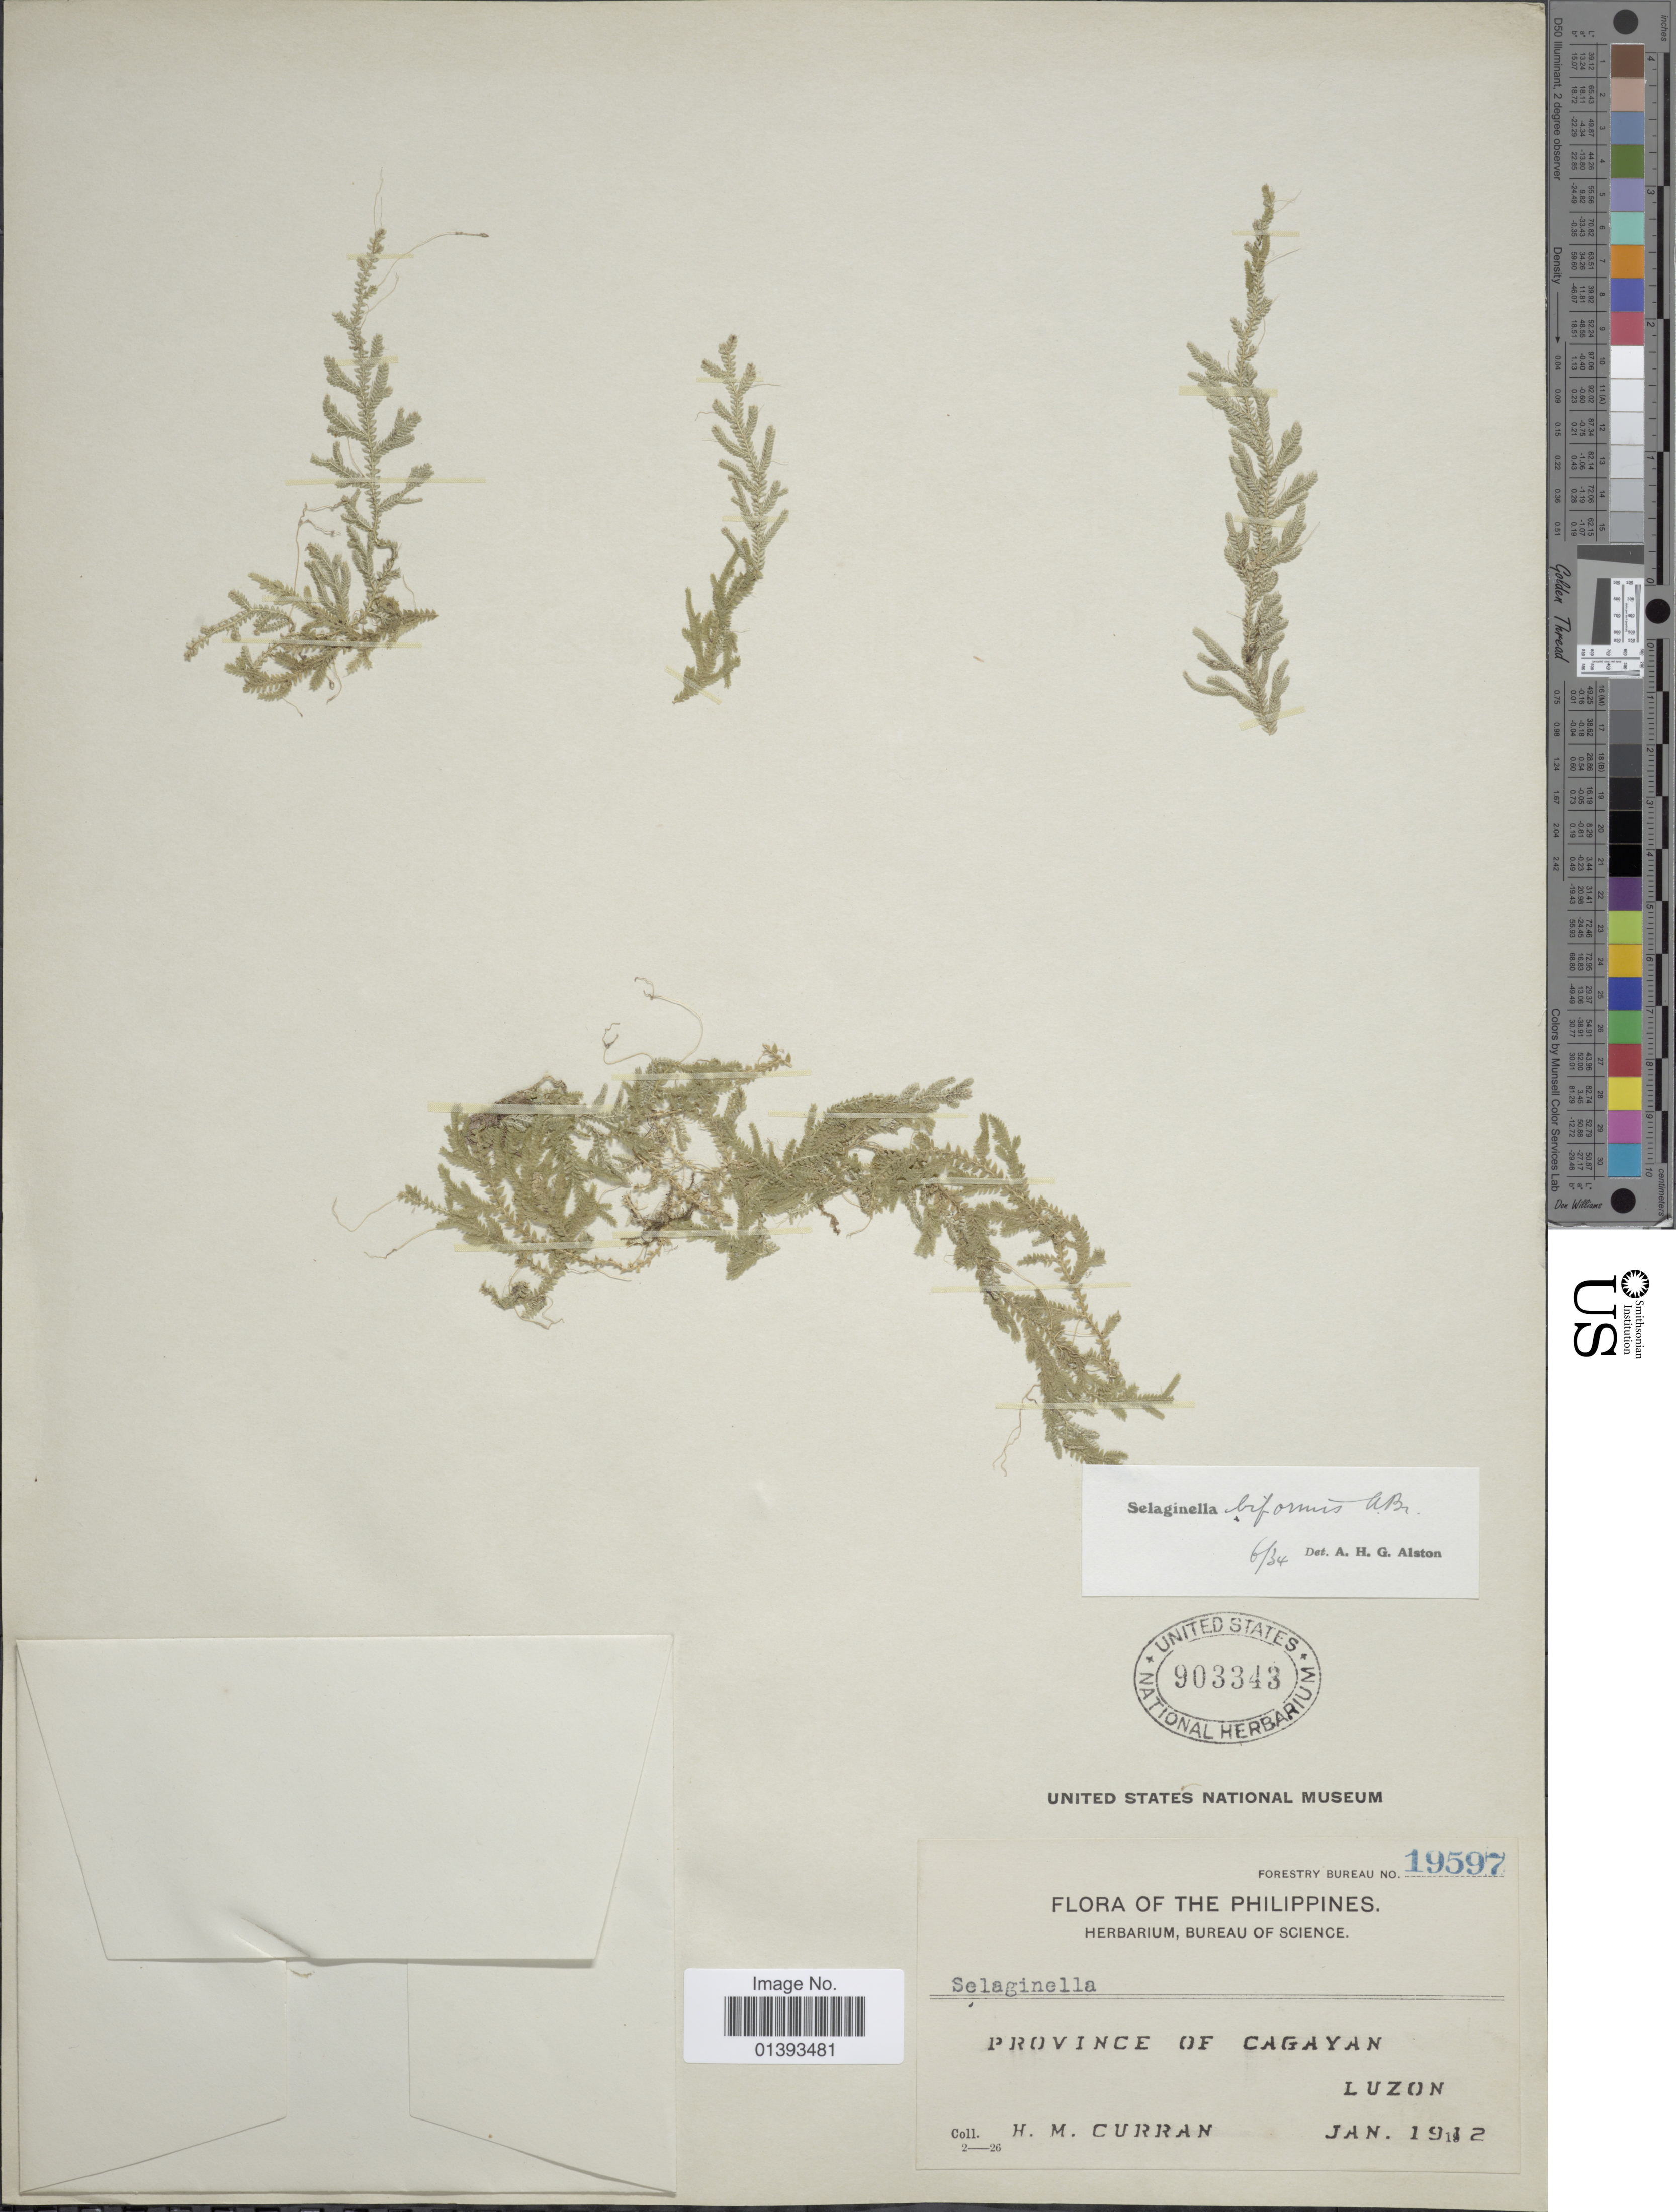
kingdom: Plantae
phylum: Tracheophyta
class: Lycopodiopsida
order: Selaginellales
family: Selaginellaceae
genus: Selaginella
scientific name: Selaginella biformis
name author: A. Braun ex Kuhn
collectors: H. M. Curran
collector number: Forestry Bureau 19597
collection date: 1912-01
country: Philippines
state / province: Central Luzon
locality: Province of Cagayan, Luzon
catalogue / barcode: US 903343